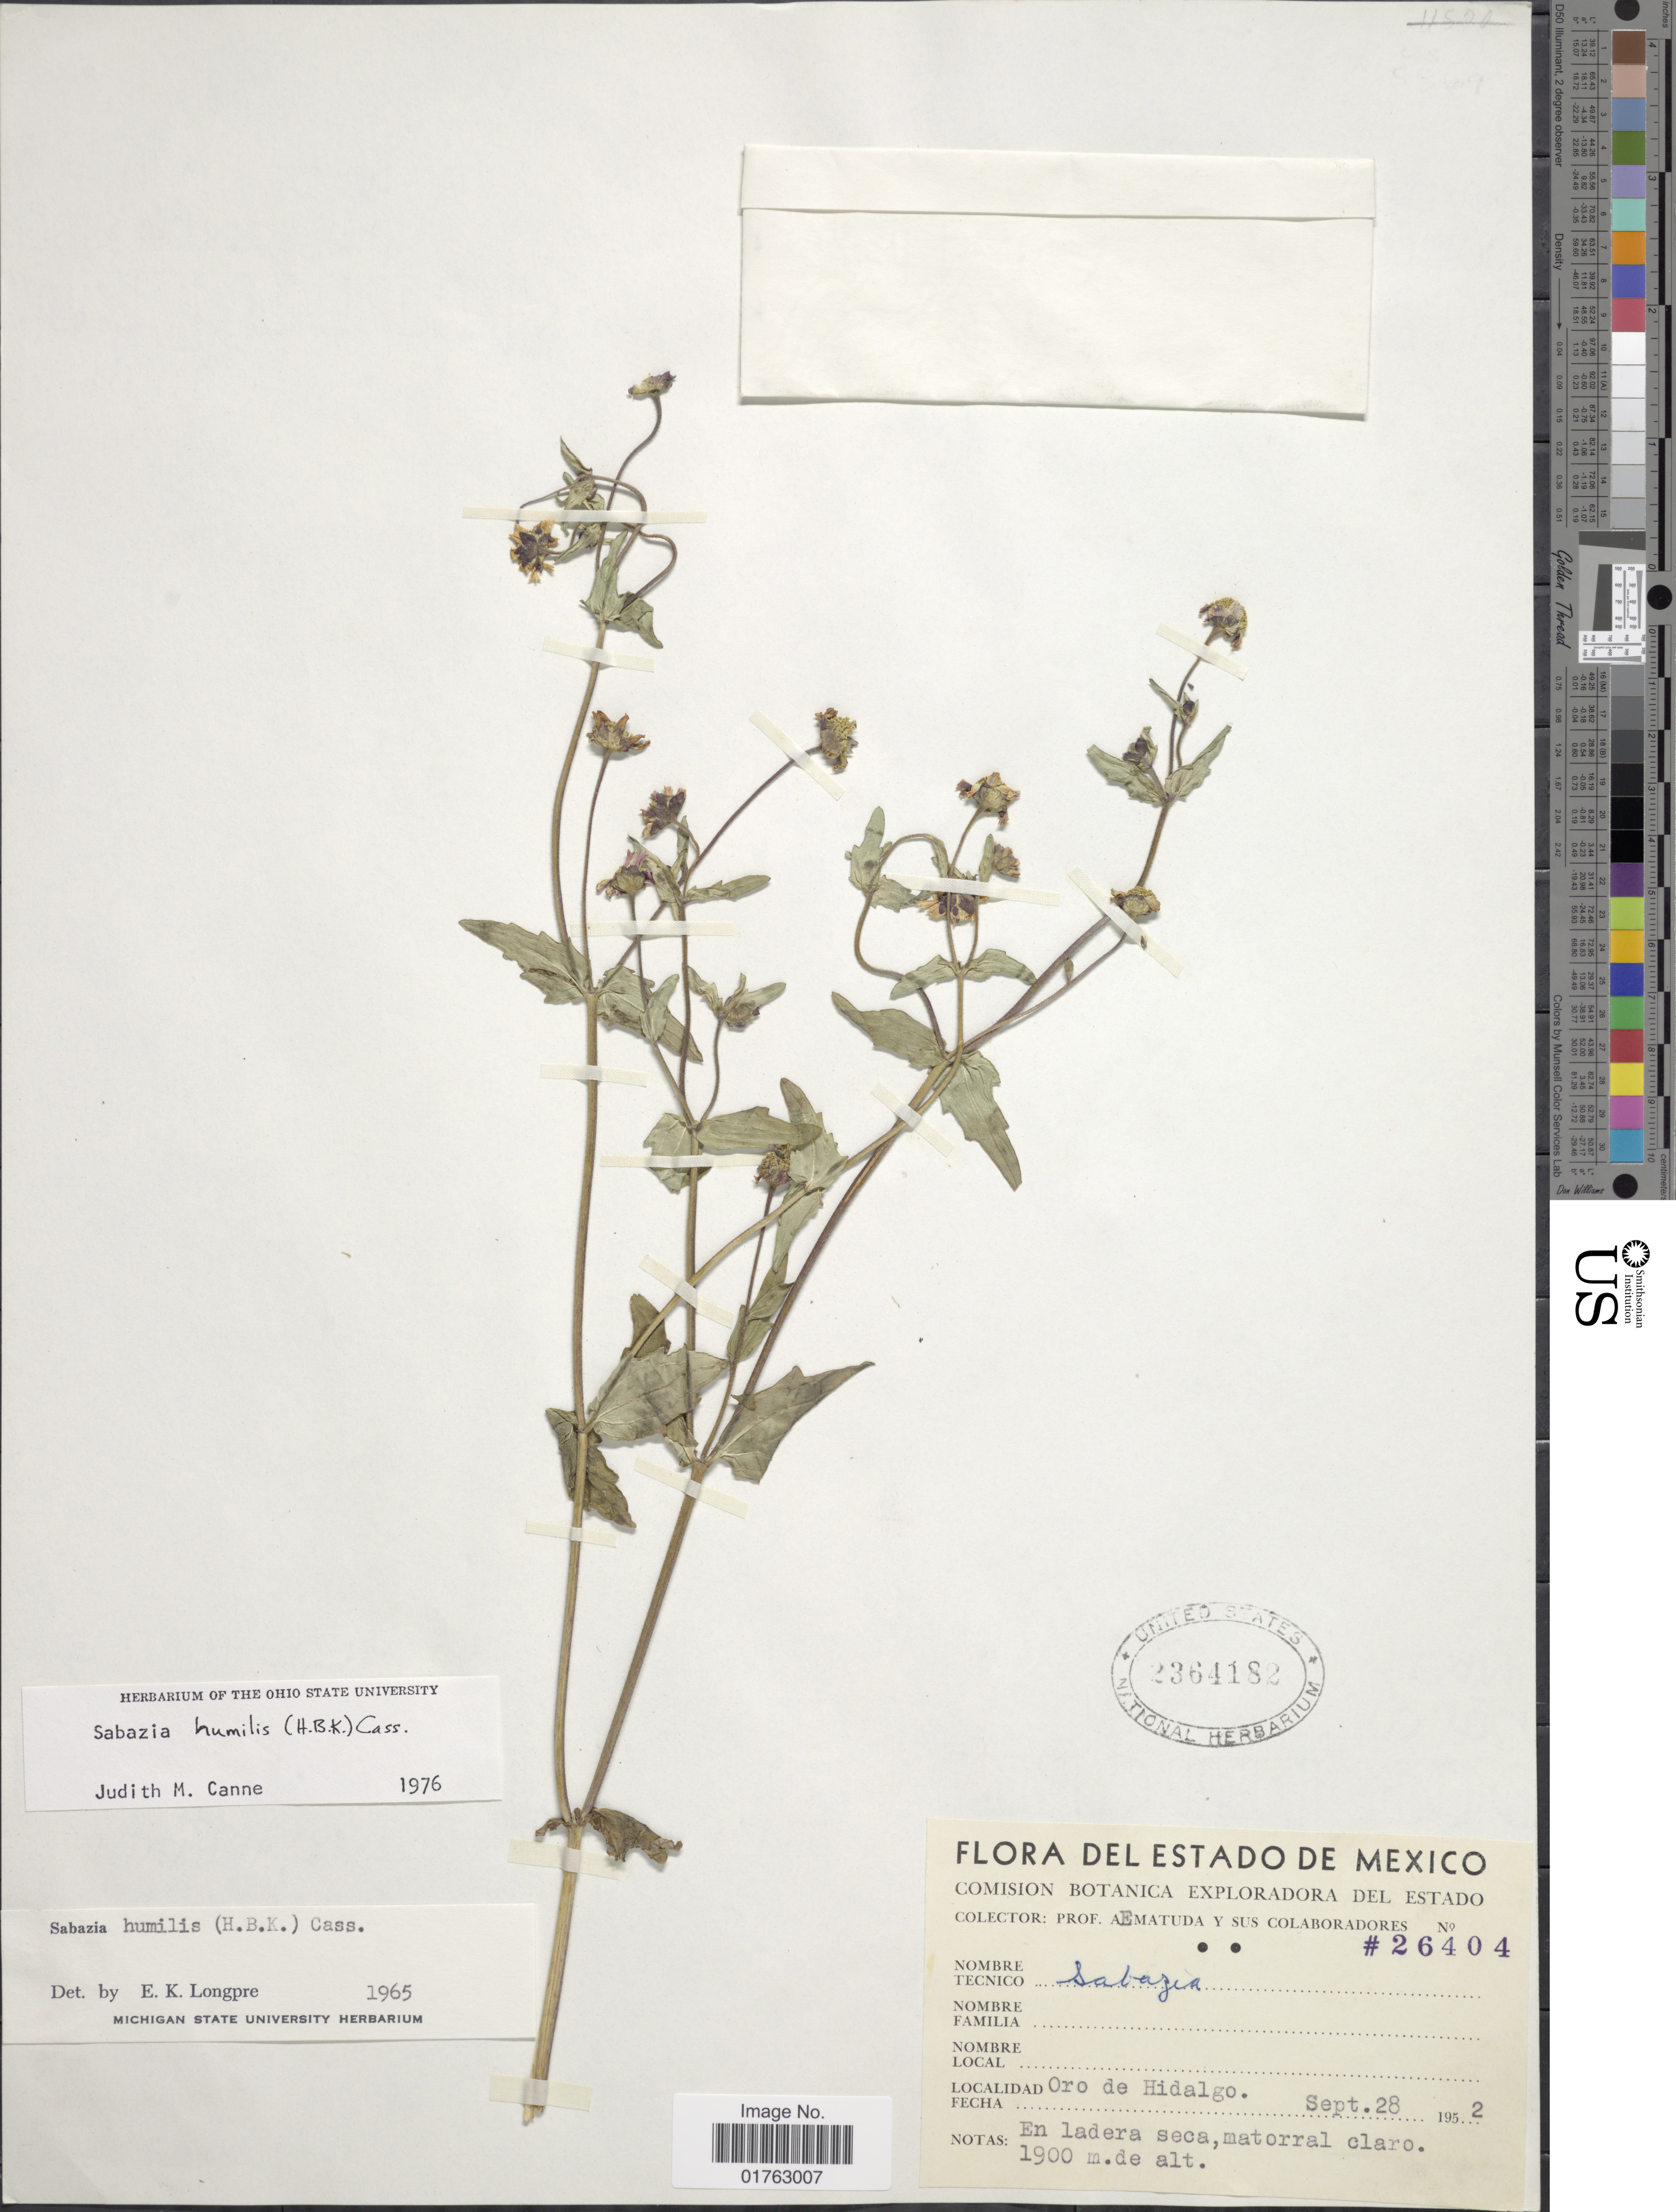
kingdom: Plantae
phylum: Tracheophyta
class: Magnoliopsida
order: Asterales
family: Asteraceae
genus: Sabazia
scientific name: Sabazia humilis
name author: (Kunth) Cass.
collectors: E. Matuda & et al.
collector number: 26404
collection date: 1952-09-28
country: Mexico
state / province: Hidalgo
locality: Oro de Hidalgo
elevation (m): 1900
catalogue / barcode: US 2364182